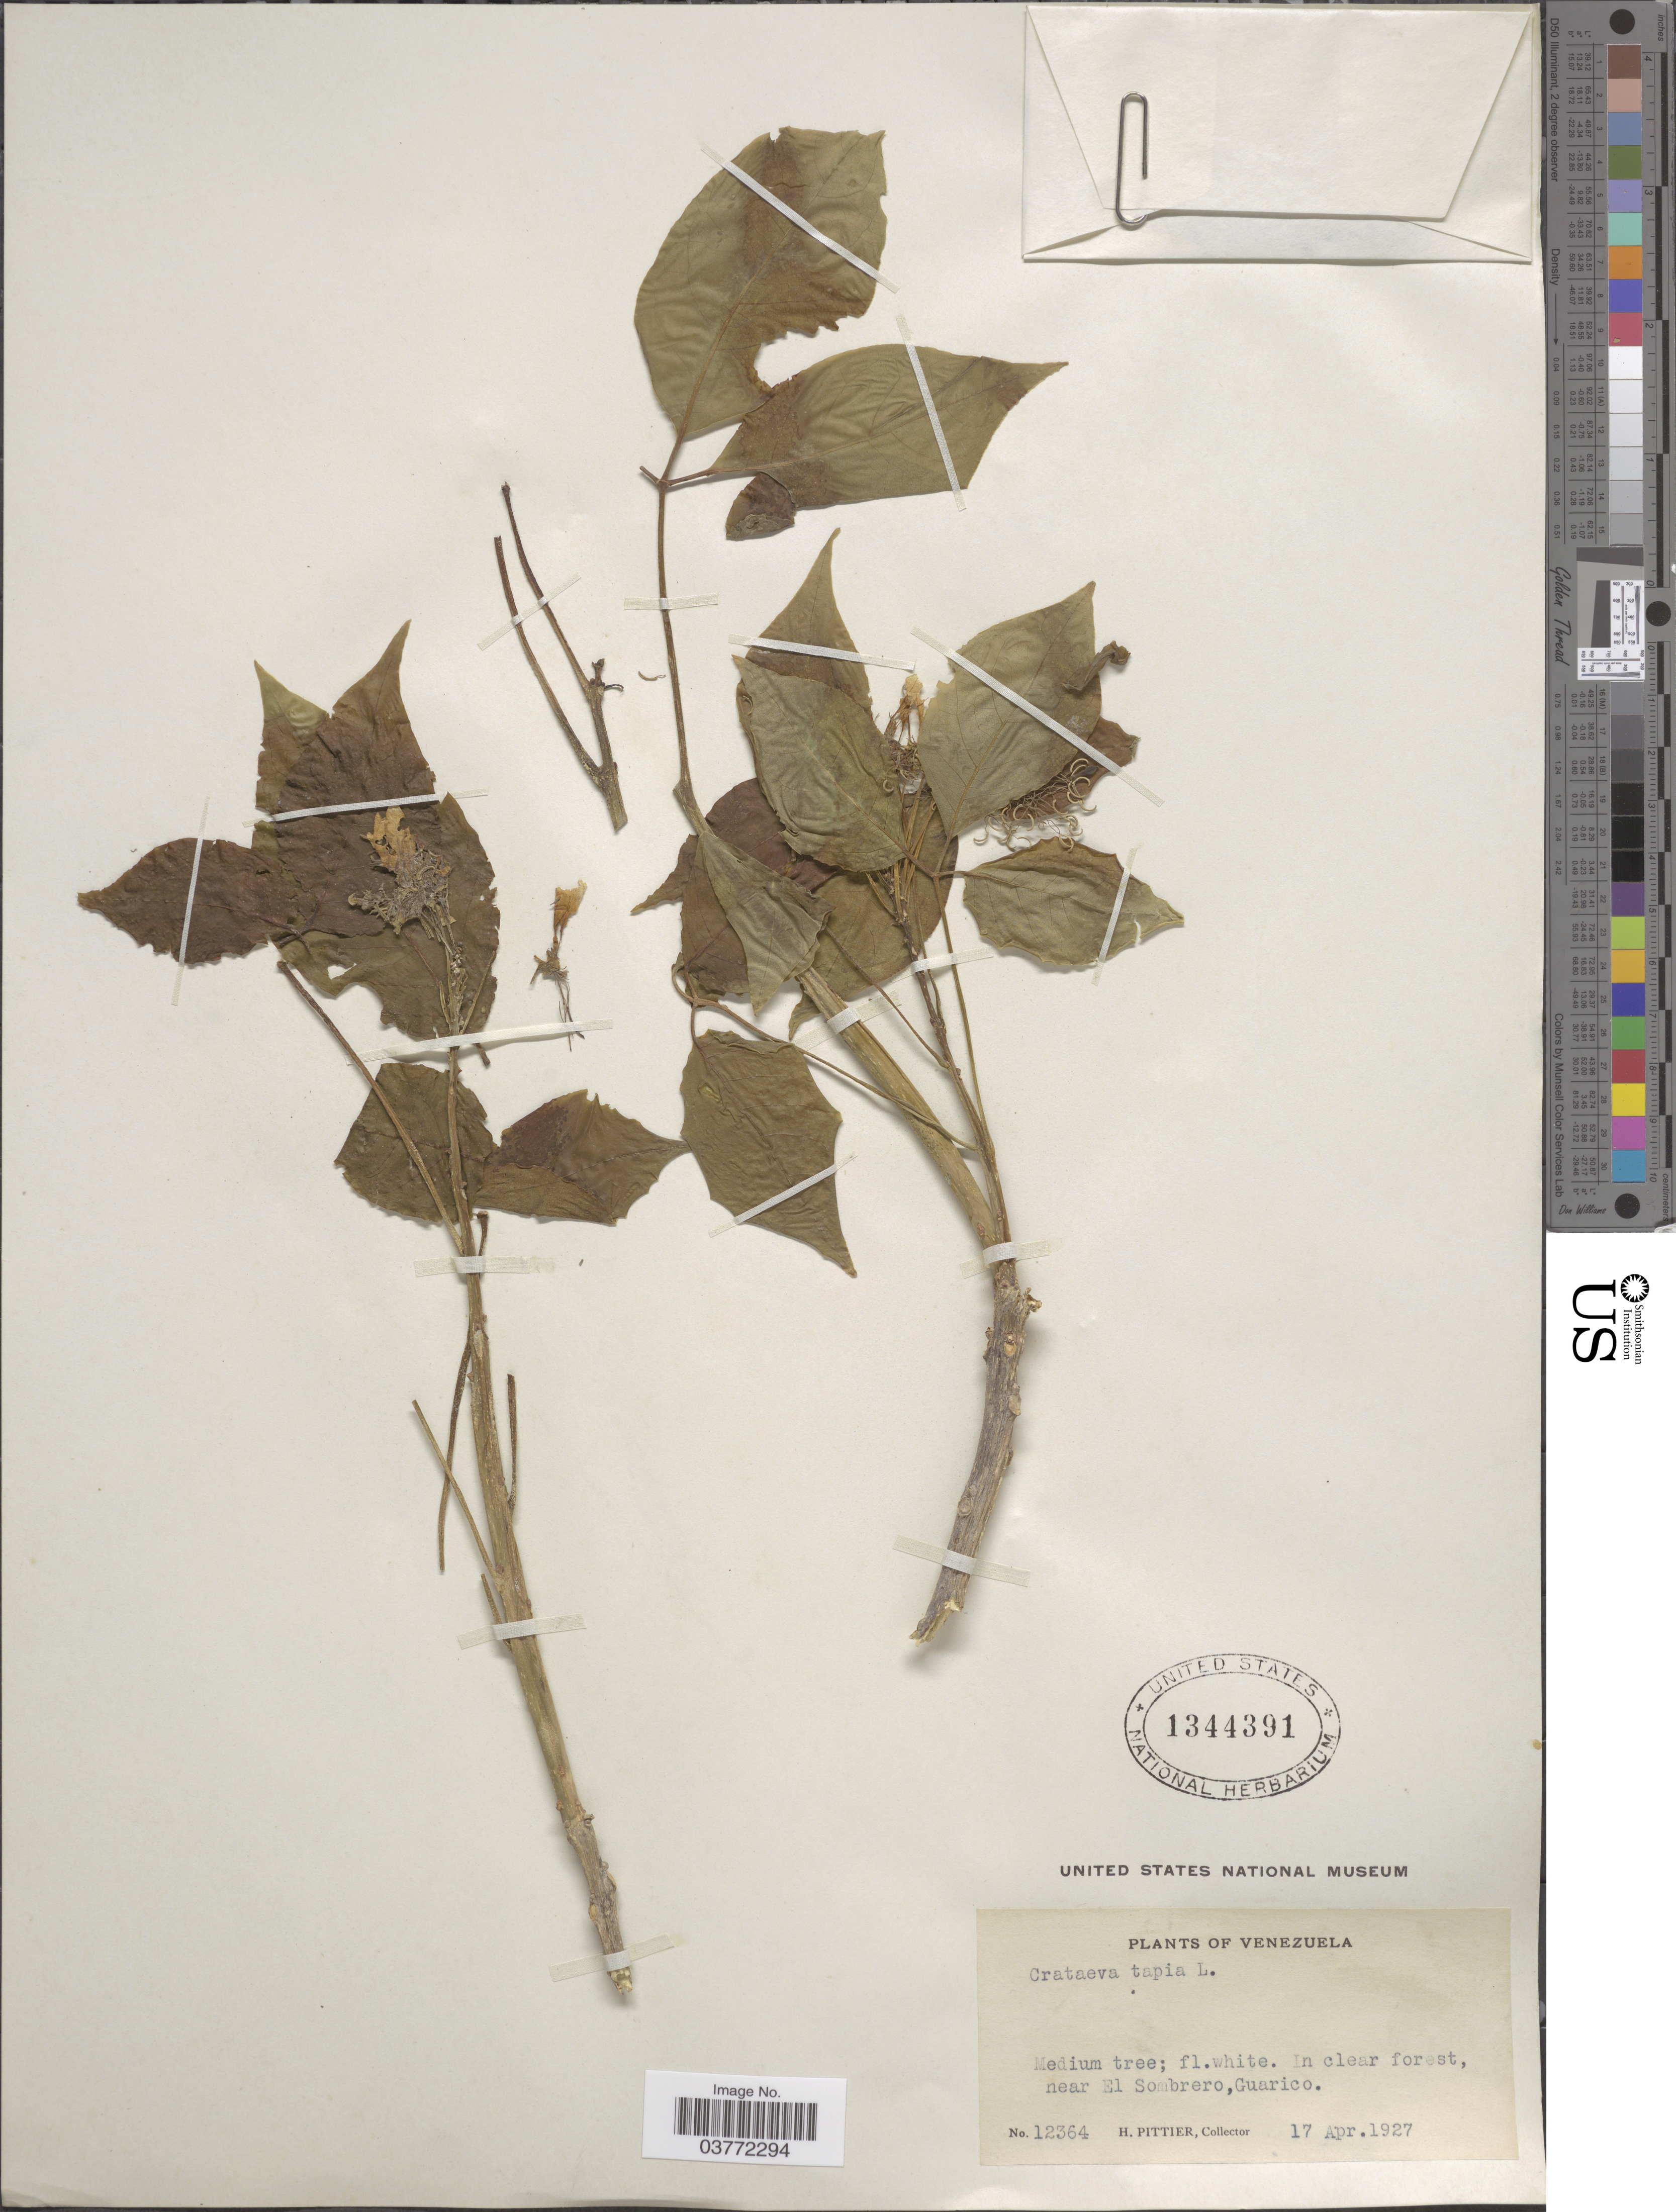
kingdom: Plantae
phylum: Tracheophyta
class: Magnoliopsida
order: Brassicales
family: Capparaceae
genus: Crateva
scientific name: Crateva tapia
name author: L.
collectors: H. F. Pittier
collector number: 12364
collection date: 1927-04-17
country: Venezuela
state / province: Guarico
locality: Near El Sombrero.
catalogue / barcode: US 1344391